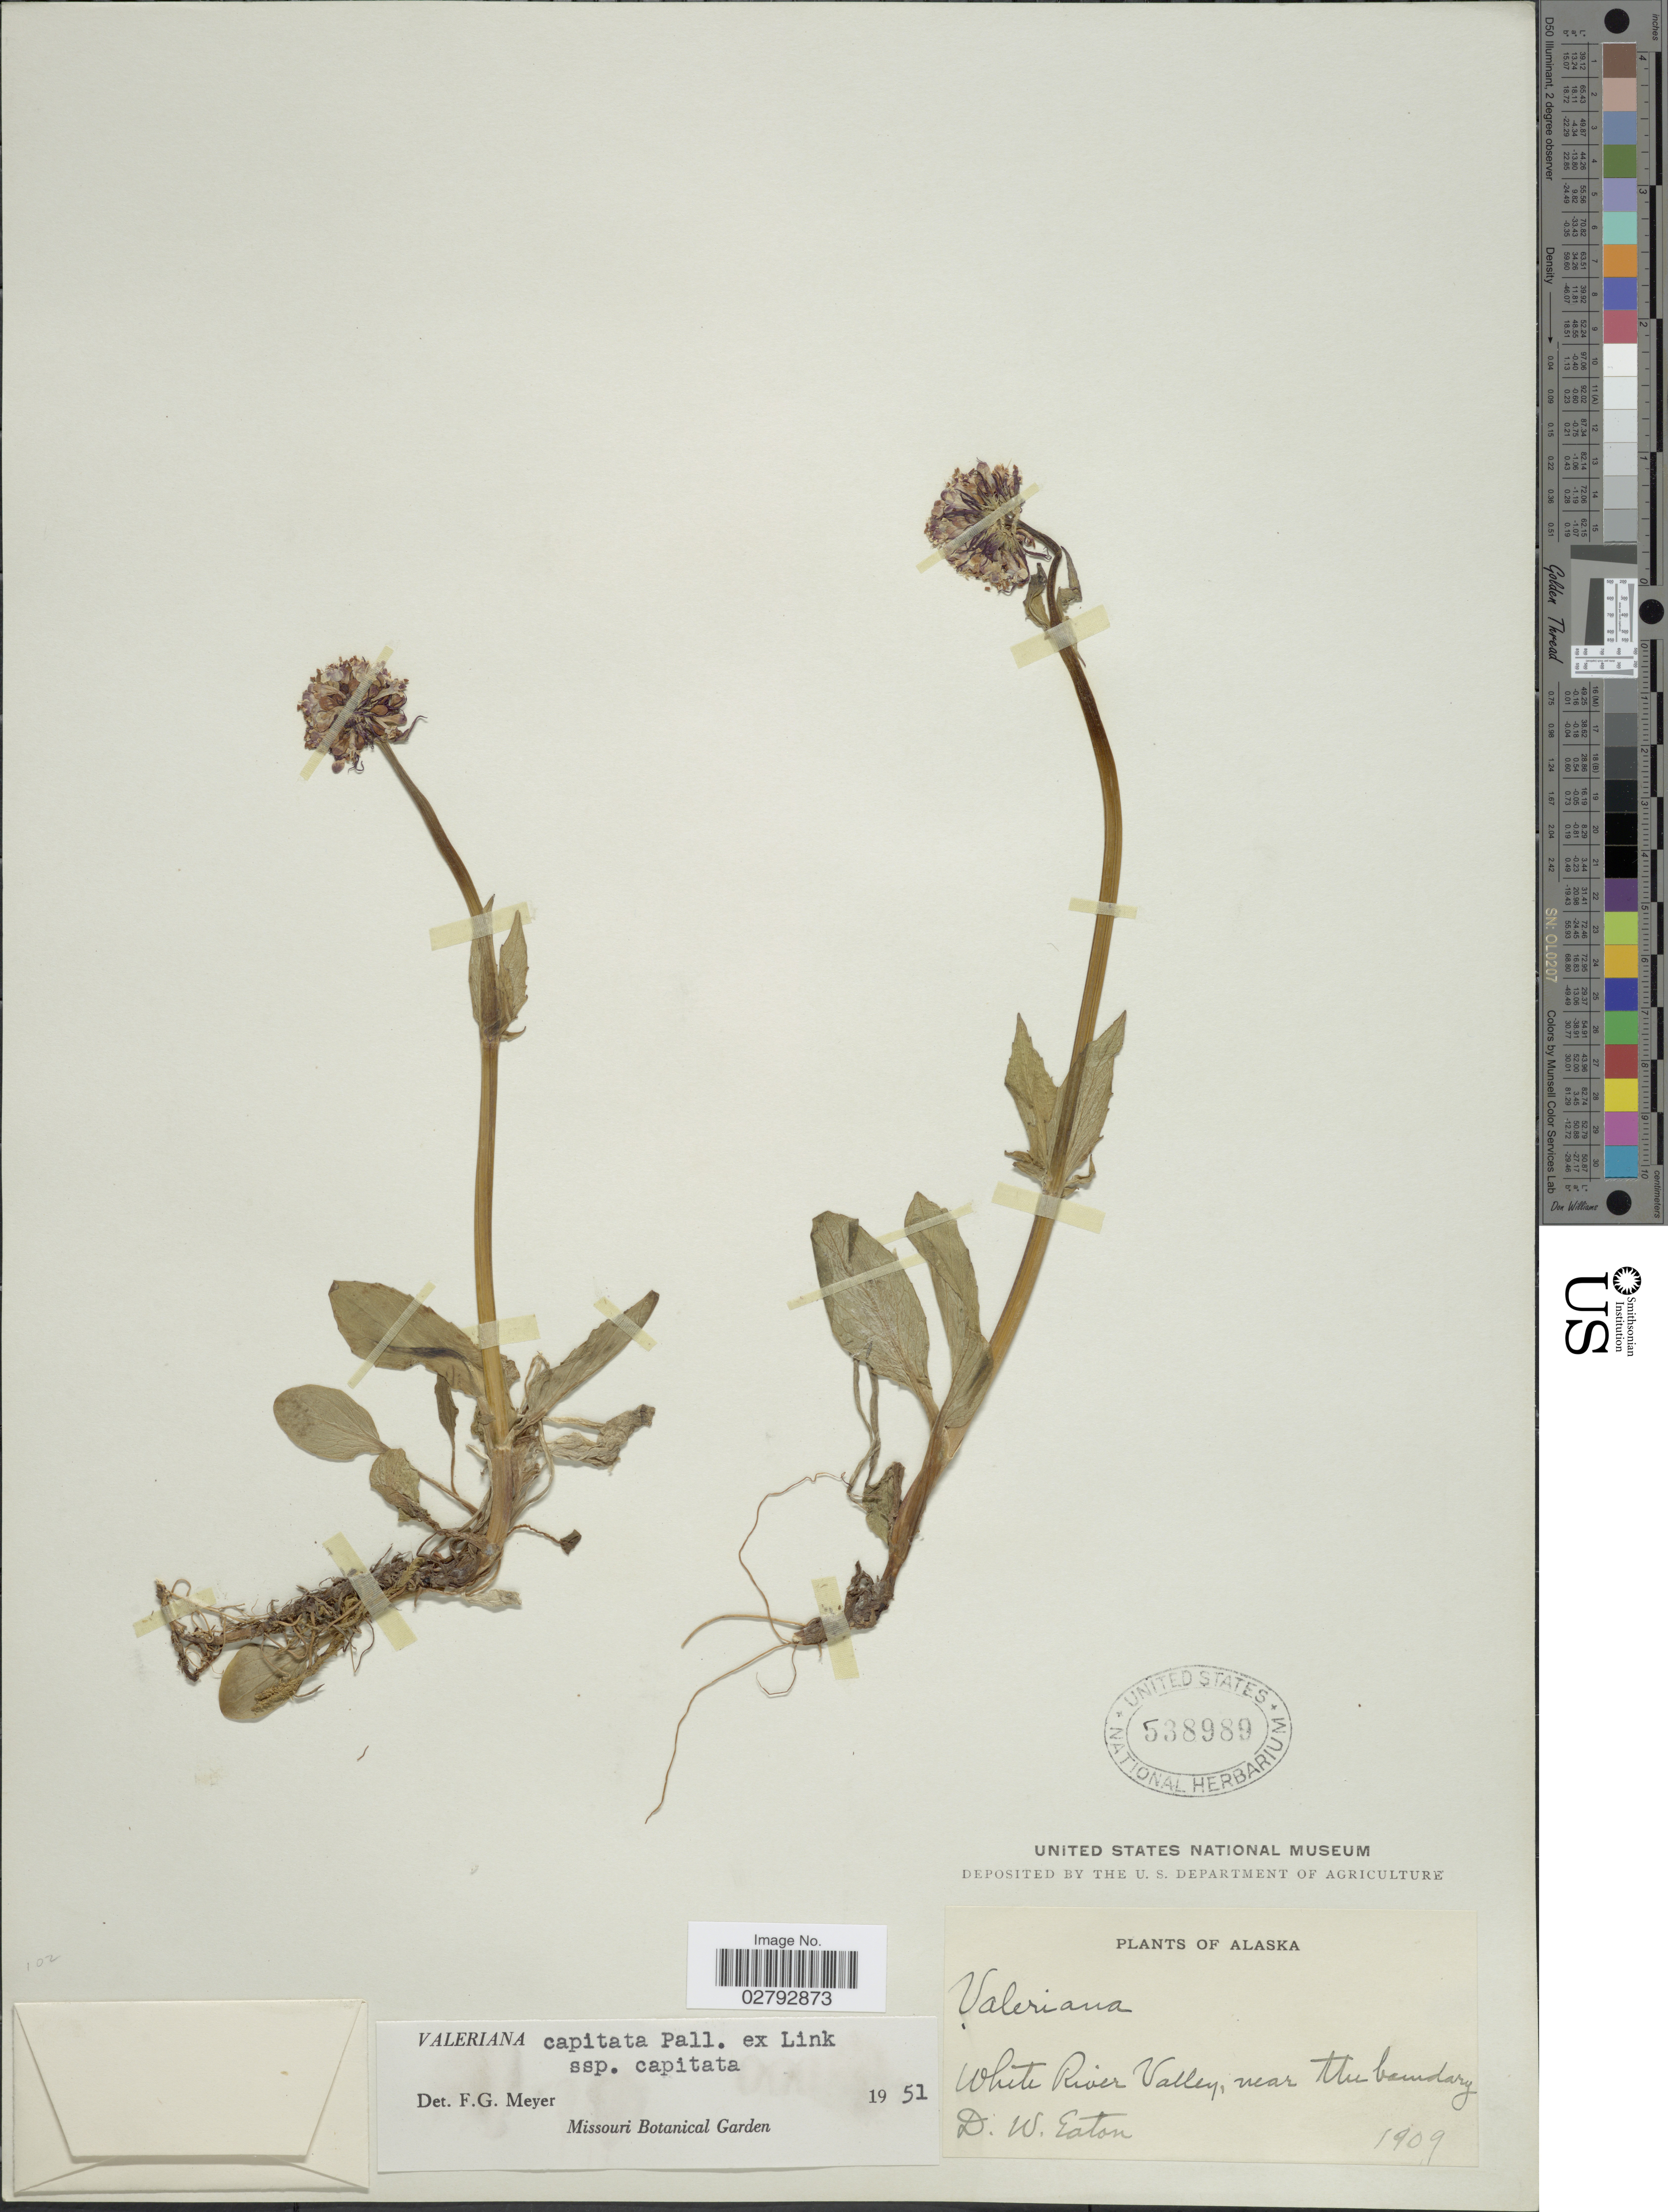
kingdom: Plantae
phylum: Tracheophyta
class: Magnoliopsida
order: Dipsacales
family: Caprifoliaceae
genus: Valeriana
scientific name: Valeriana capitata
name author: Link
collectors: D. Eaton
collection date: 1909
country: United States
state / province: Alaska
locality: White River Valley, near the boundary.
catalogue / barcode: US 538989